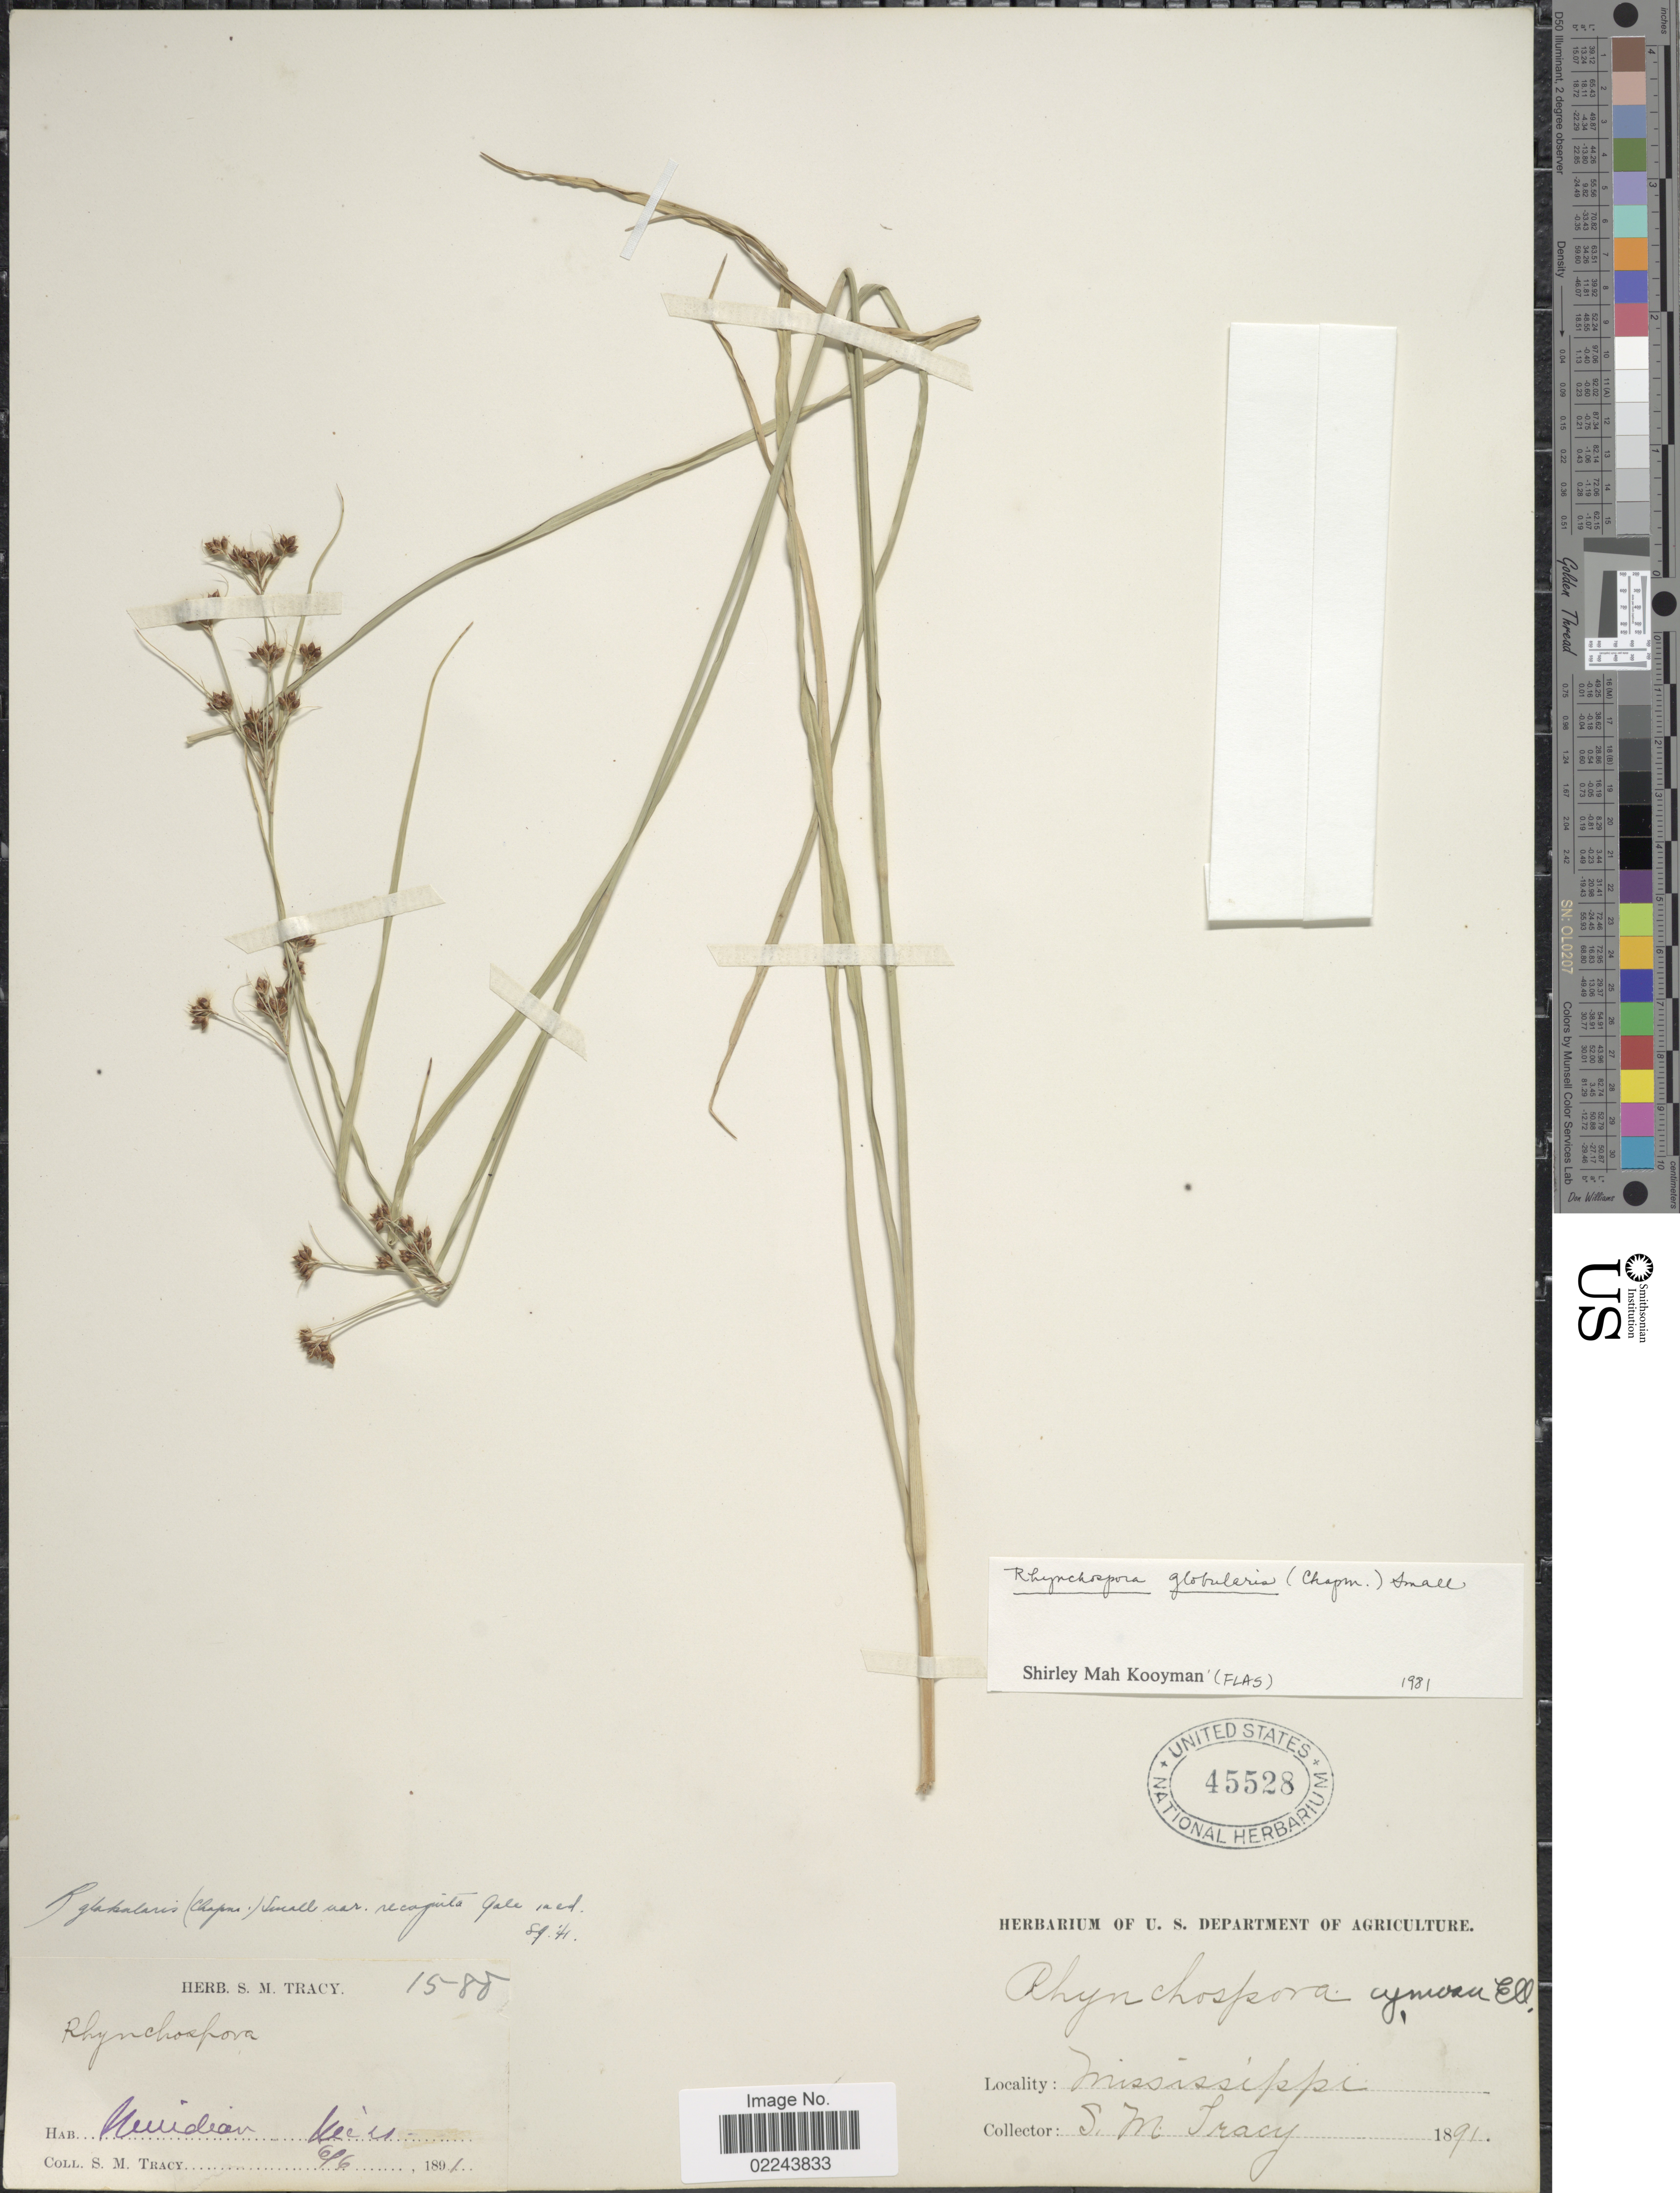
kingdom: Plantae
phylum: Tracheophyta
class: Liliopsida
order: Poales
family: Cyperaceae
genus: Rhynchospora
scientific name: Rhynchospora globularis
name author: (Chapm.) Small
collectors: S. M. Tracy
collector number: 1588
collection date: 1891-06-06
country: United States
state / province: Mississippi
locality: Meridian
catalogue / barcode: US 45528